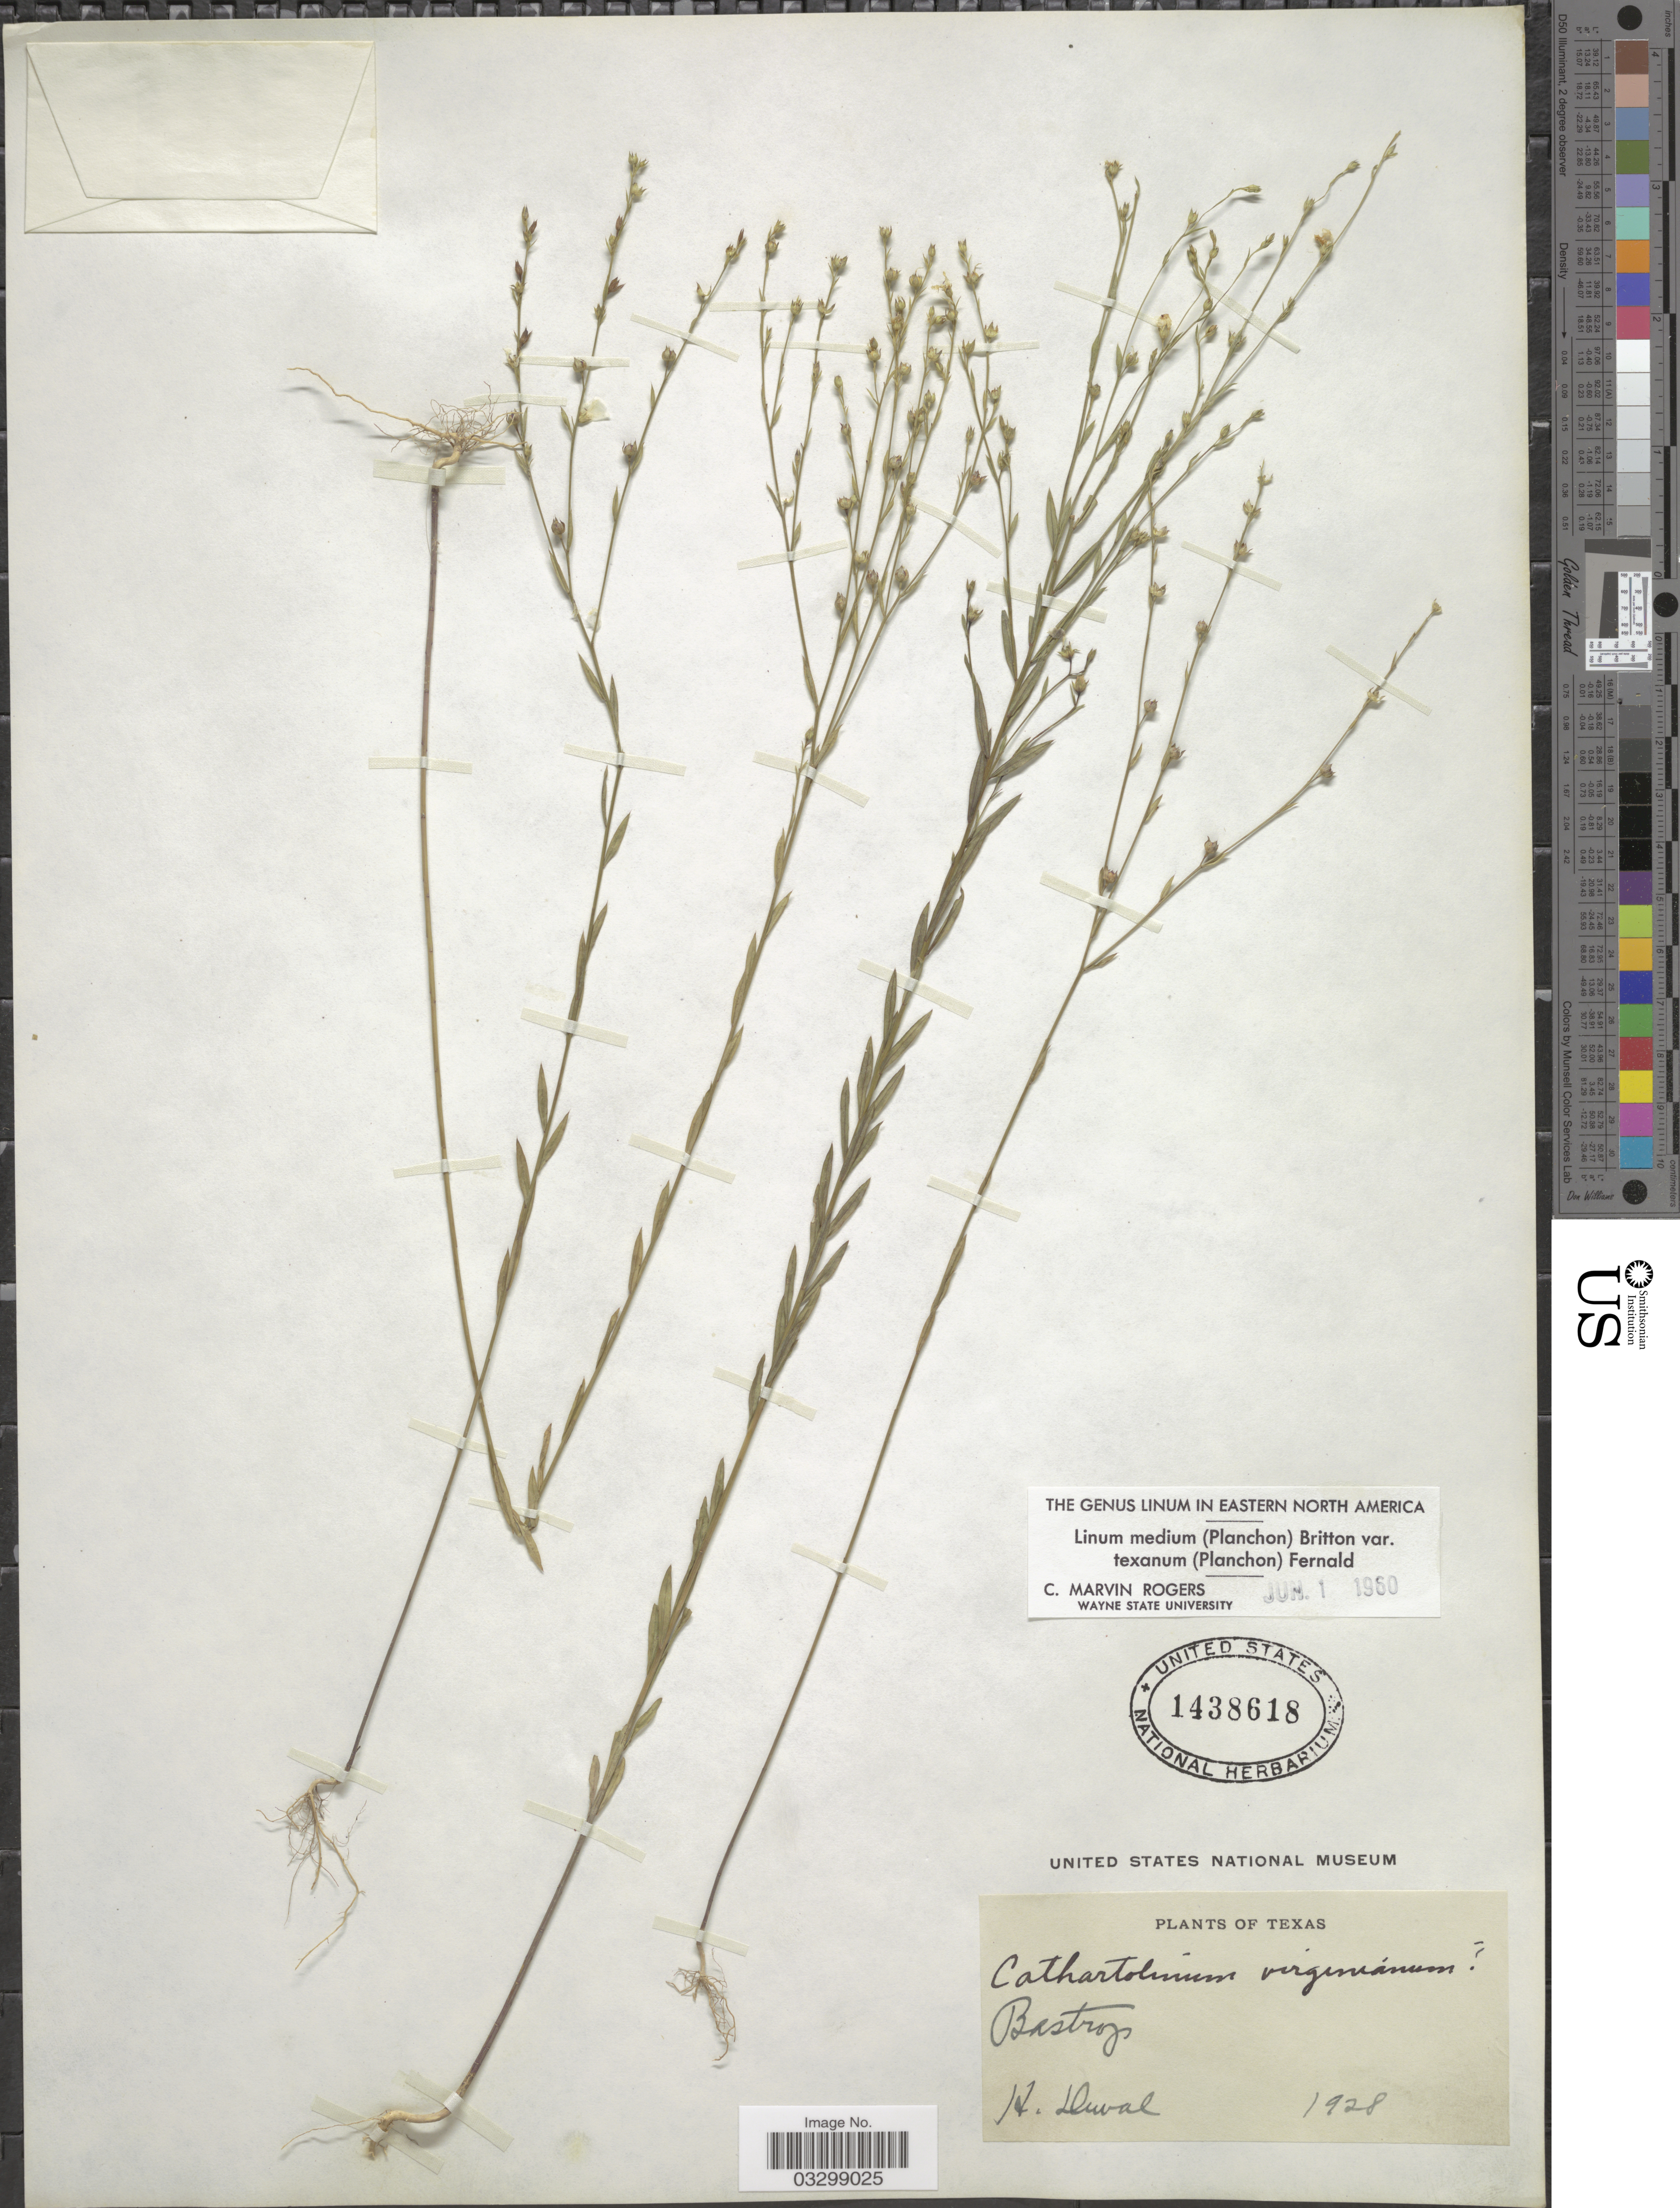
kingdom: Plantae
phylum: Tracheophyta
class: Magnoliopsida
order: Malpighiales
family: Linaceae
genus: Linum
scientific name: Linum medium var. texanum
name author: (Planch.) Fernald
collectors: R. Duval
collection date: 1928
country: United States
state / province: Texas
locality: Bastrop.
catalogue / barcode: US 1438618